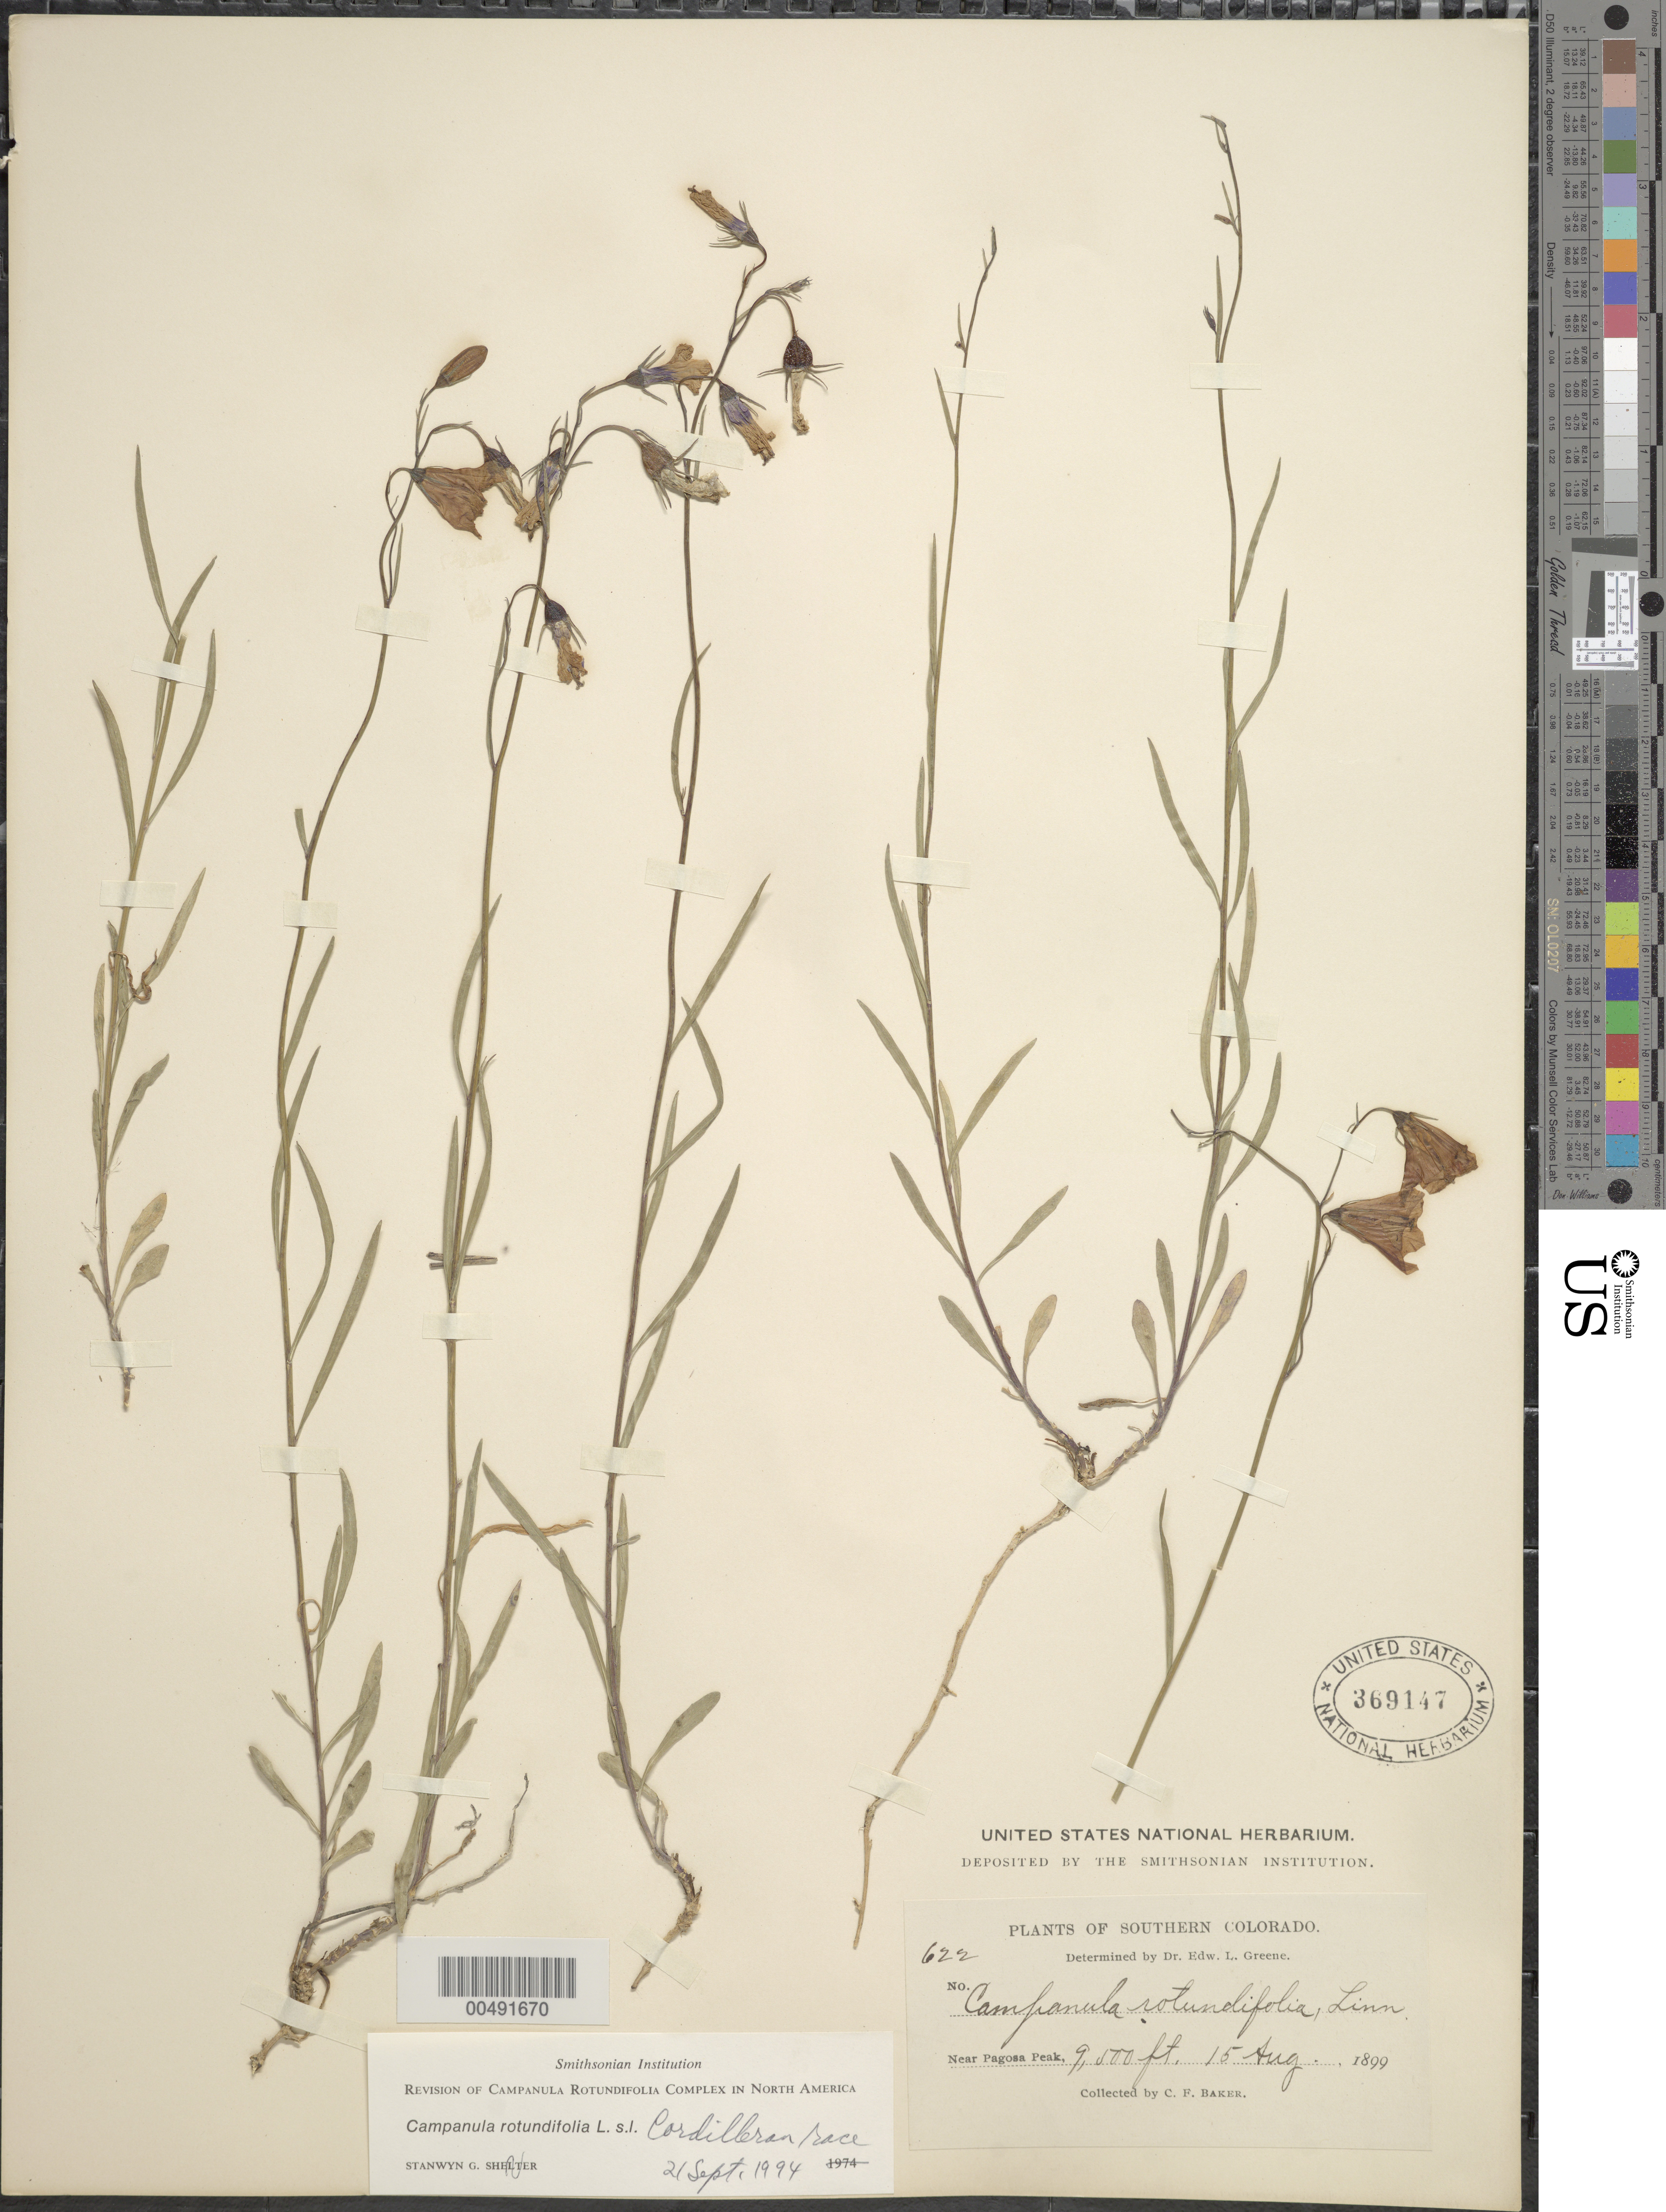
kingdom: Plantae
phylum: Tracheophyta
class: Magnoliopsida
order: Asterales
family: Campanulaceae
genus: Campanula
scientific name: Campanula rotundifolia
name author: L.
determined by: Greene, Edward L.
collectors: C. F. Baker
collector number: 622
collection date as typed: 15 Aug 1899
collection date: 1899-08-15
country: United States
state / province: Colorado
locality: near Pagosa Peak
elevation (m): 2896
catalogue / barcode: US 369147